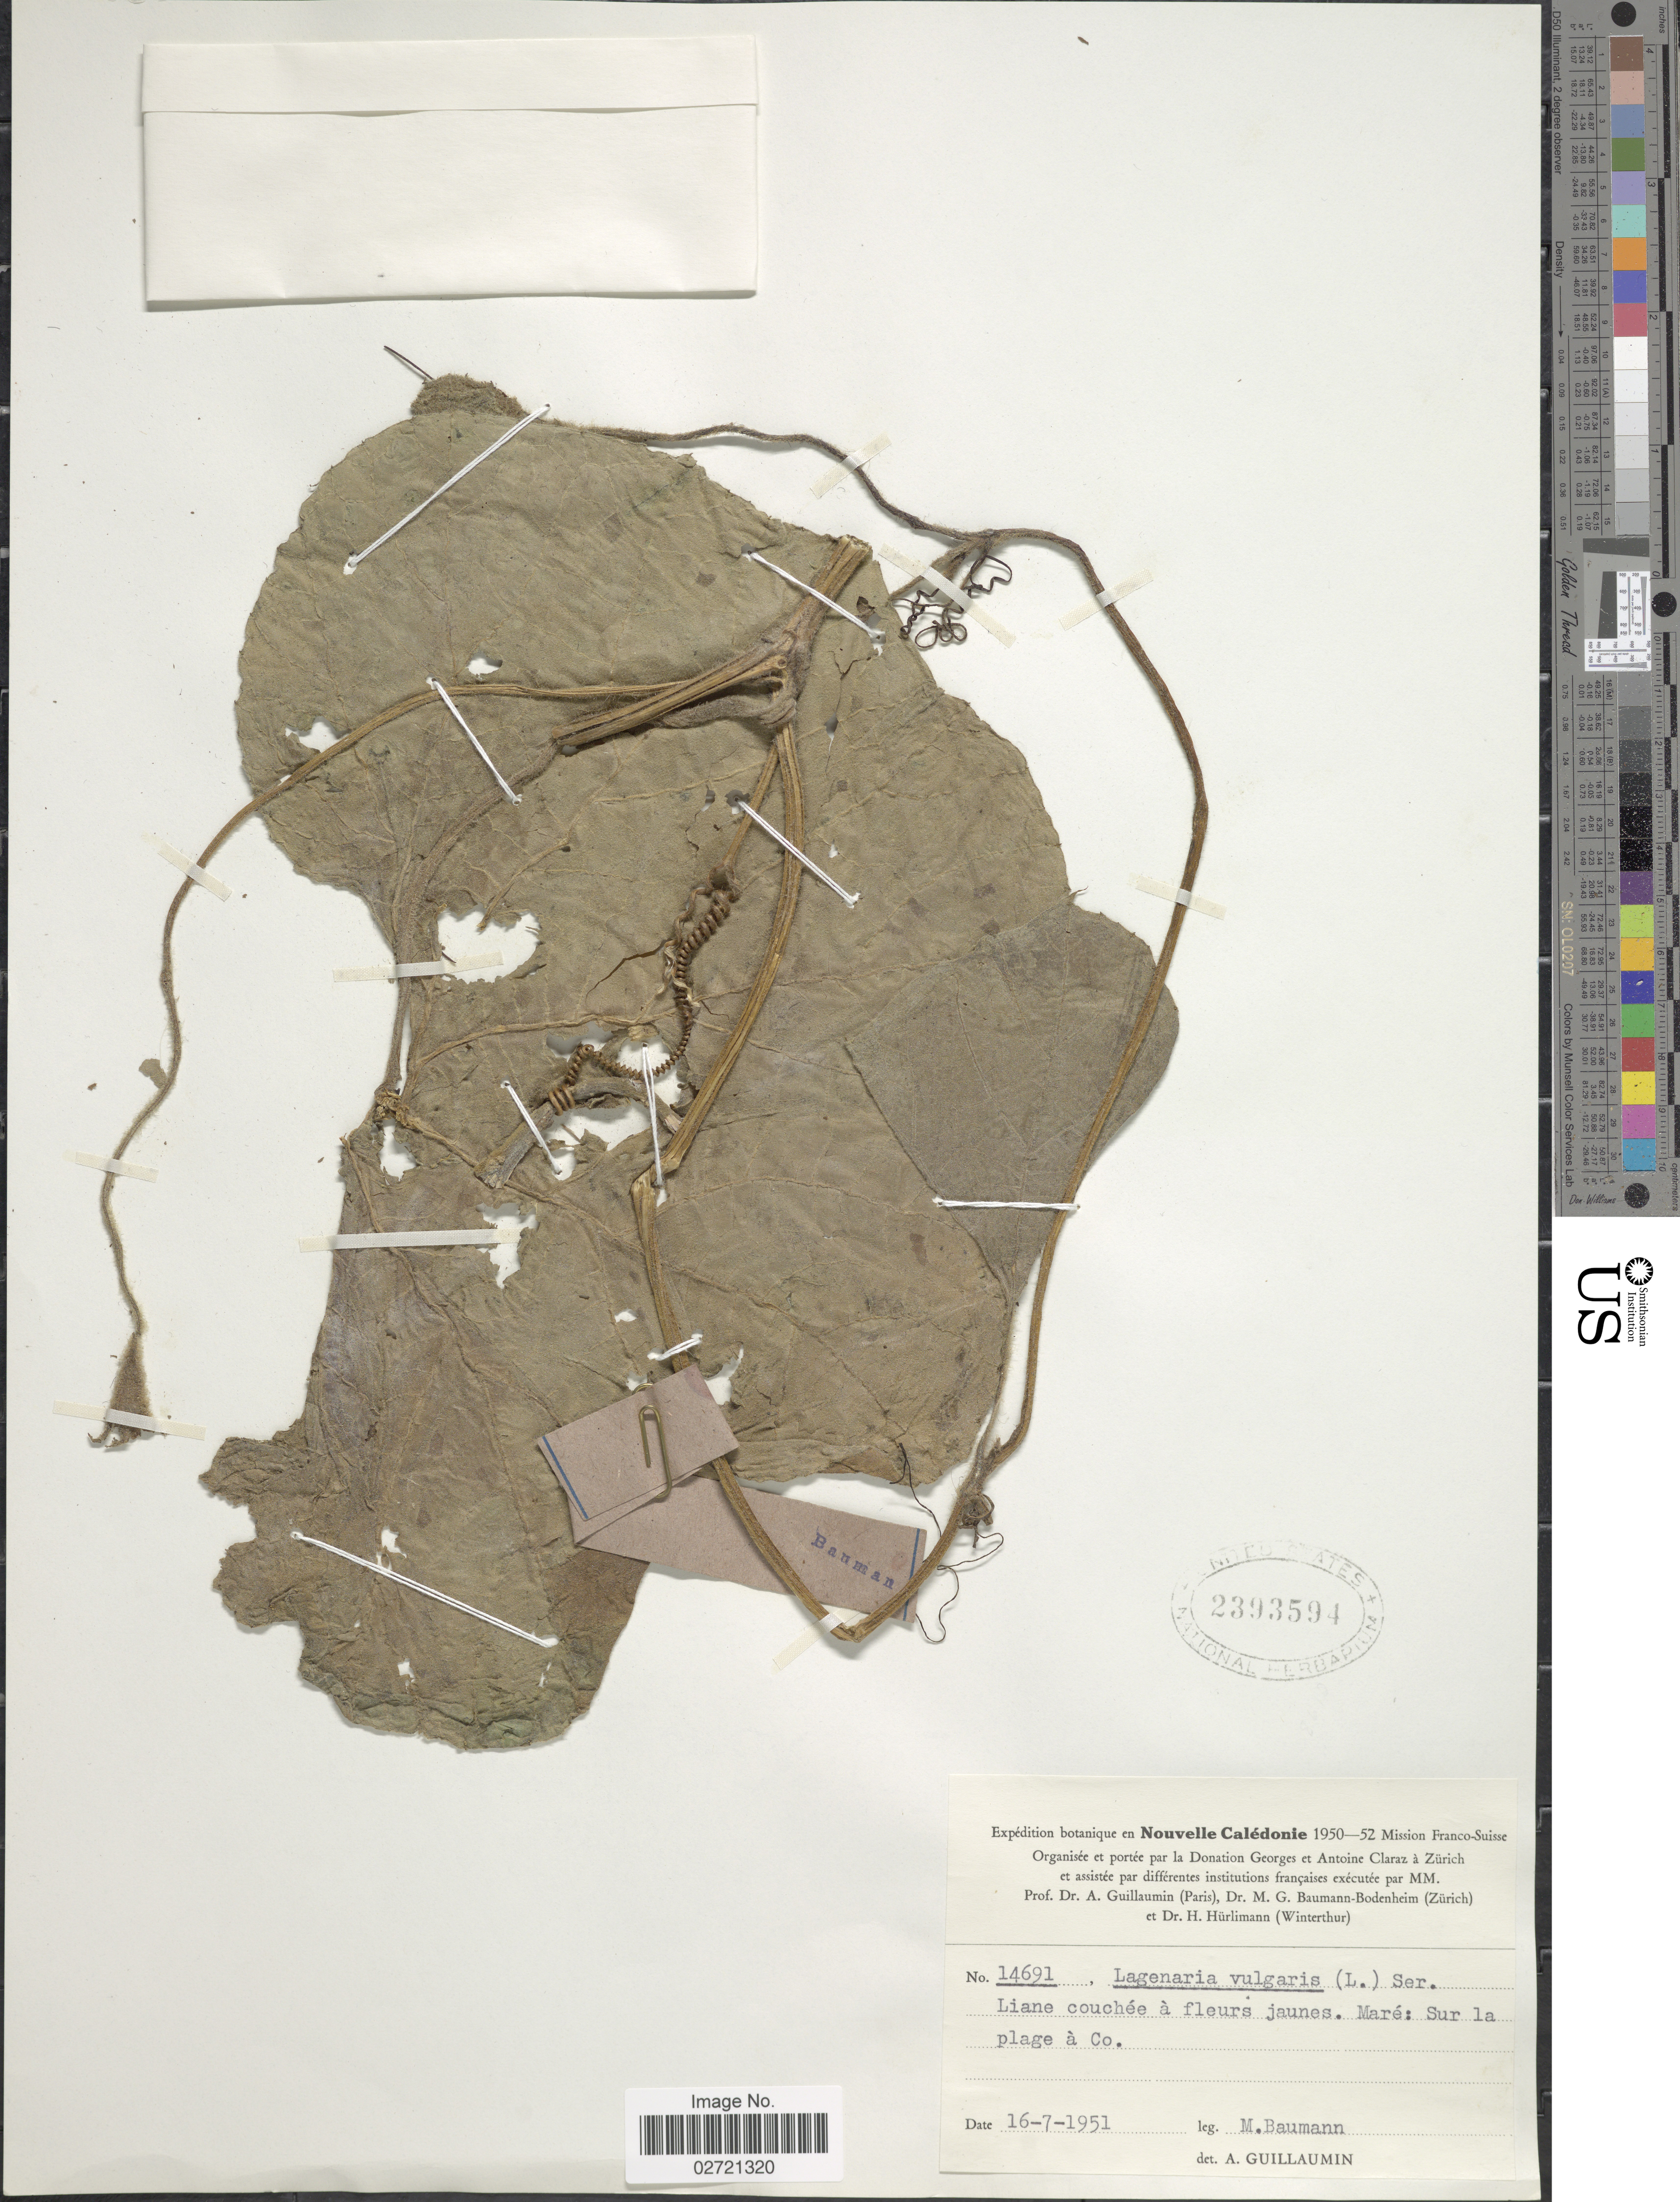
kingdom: Plantae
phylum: Tracheophyta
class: Magnoliopsida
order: Cucurbitales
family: Cucurbitaceae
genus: Lagenaria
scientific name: Lagenaria vulgaris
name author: Ser.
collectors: M. Baumann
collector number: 14691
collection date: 1951-07-16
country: New Caledonia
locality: Nouvelle Caledonie, Liane couchee a fleurs jaunes, Mare: Sur la plage a Co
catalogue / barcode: US 2393594